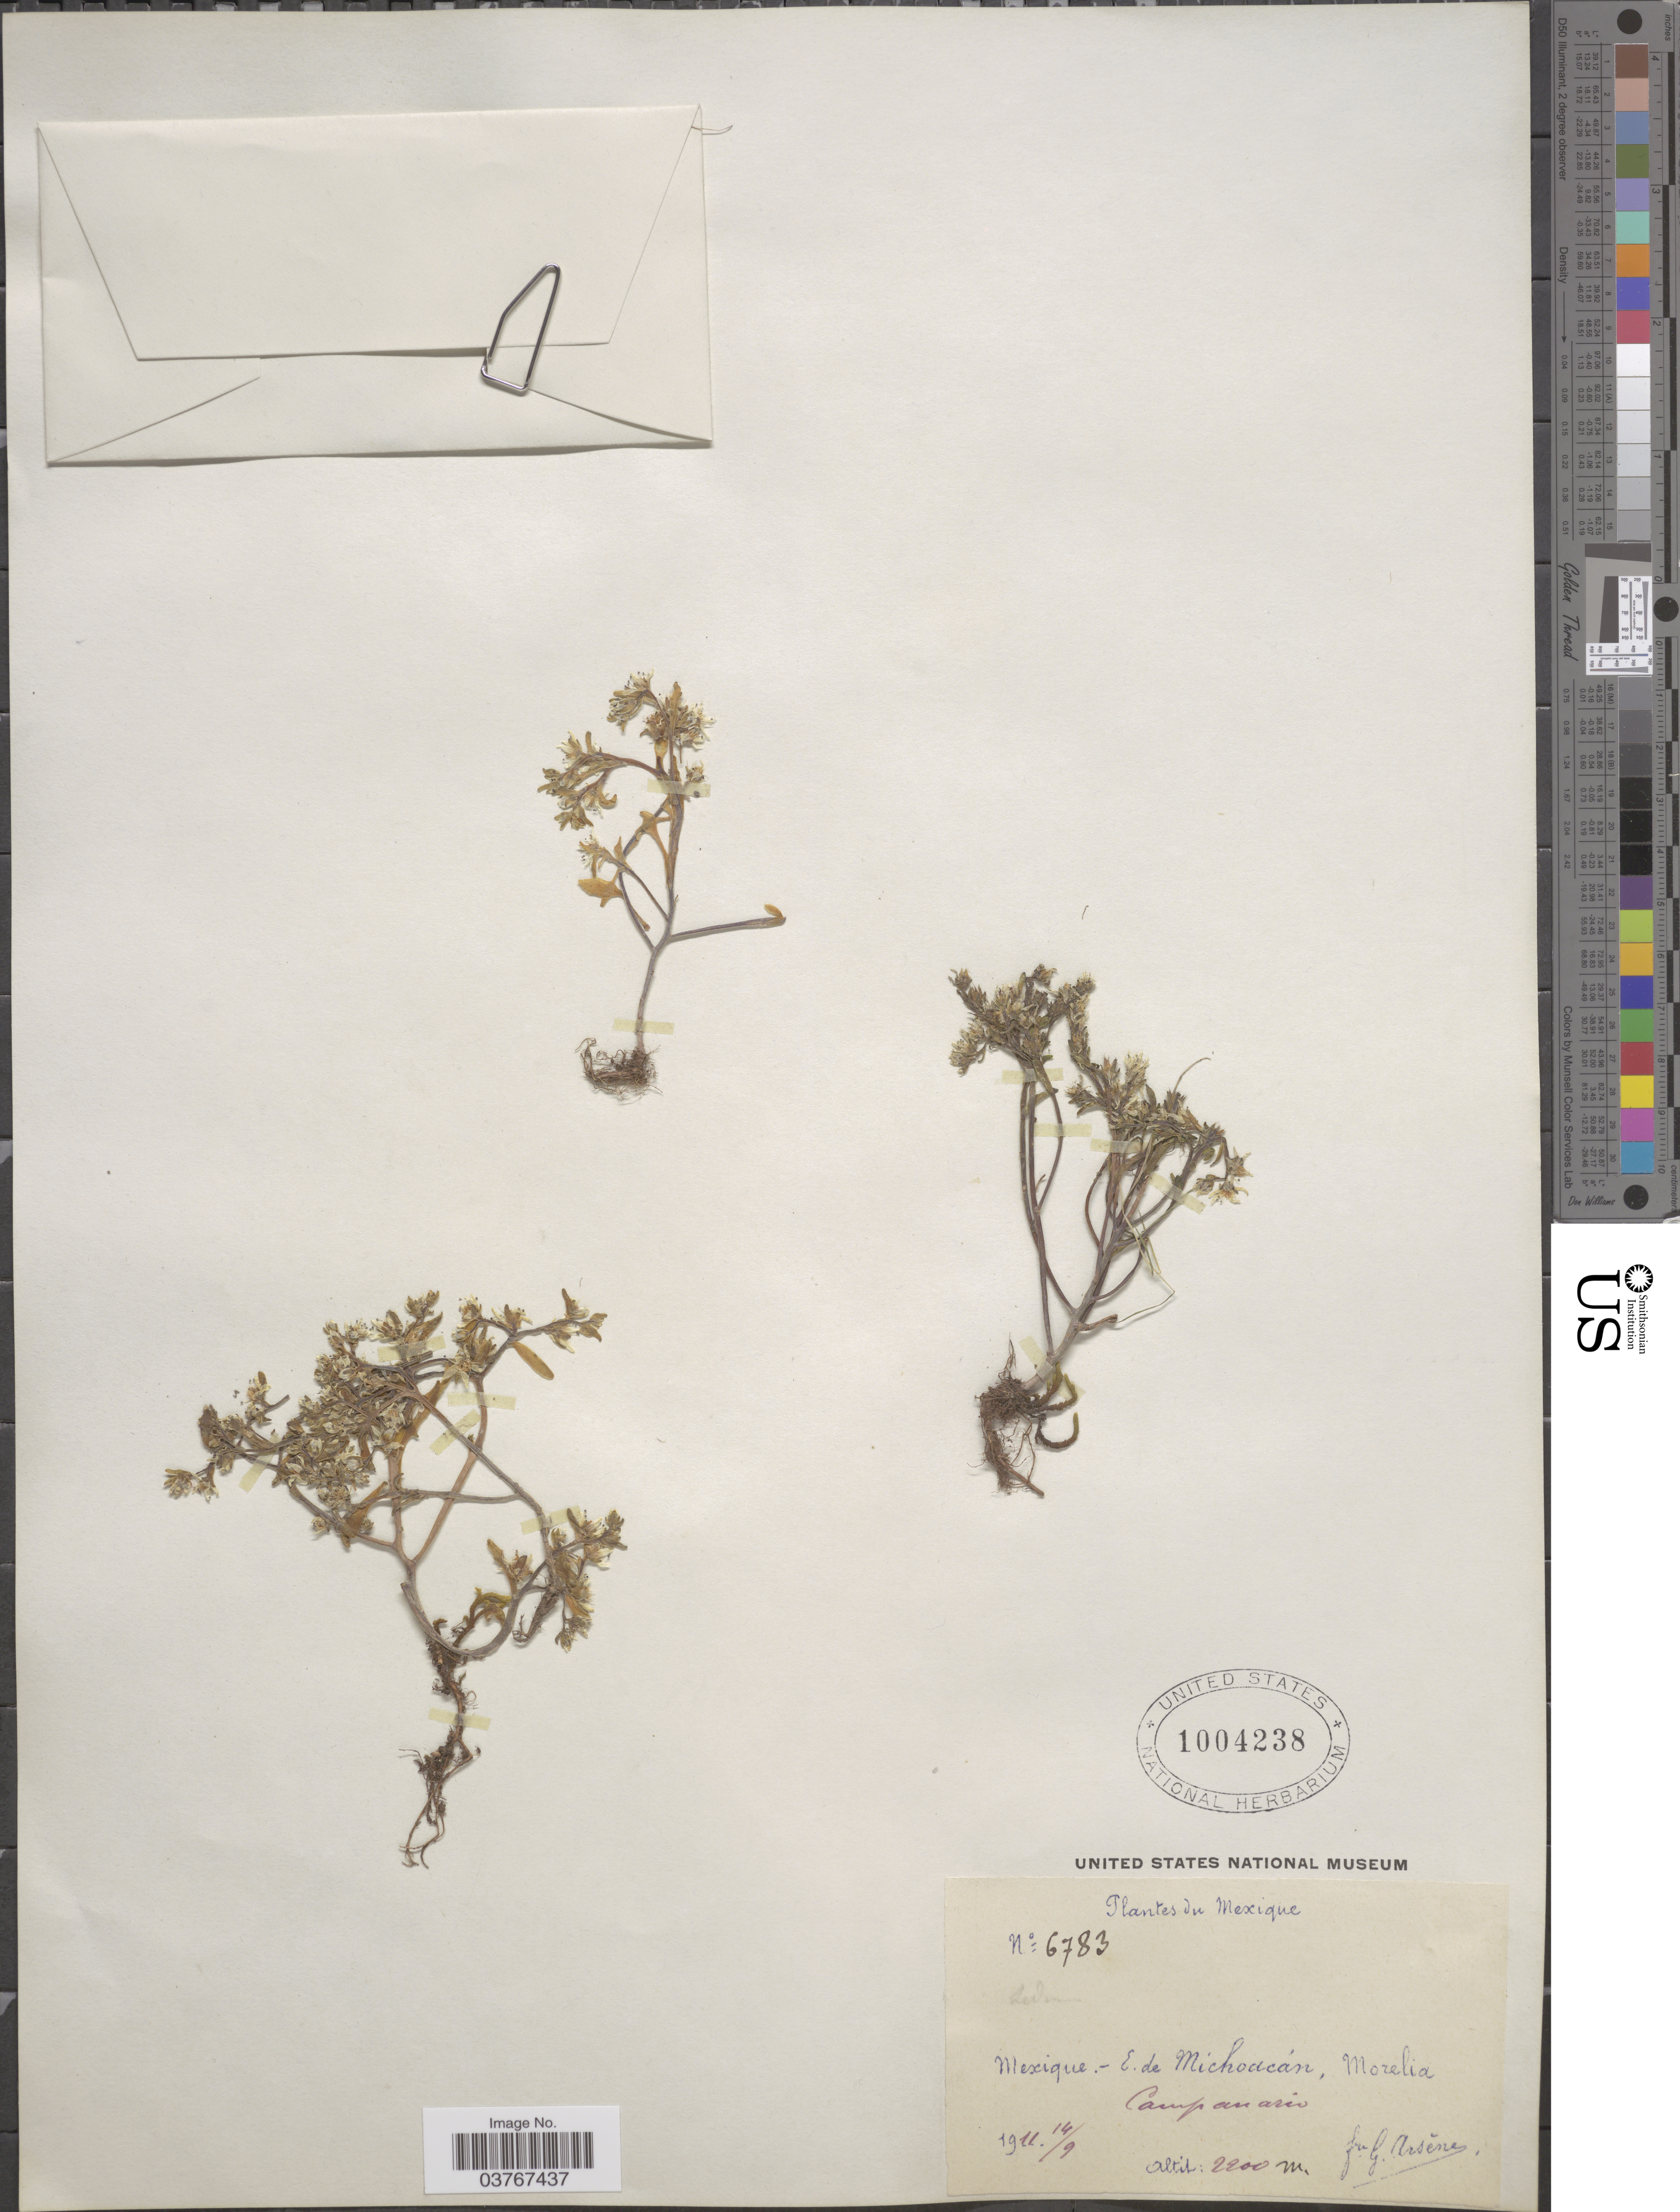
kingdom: Plantae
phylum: Tracheophyta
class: Magnoliopsida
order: Saxifragales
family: Crassulaceae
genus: Sedum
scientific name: Sedum sp.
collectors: Bro. G. Arsène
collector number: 6783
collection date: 1911-09-14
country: Mexico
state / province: Michoacán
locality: E.de Michoacán, Morelia. Camp au aris.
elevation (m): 2200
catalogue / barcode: US 1004238